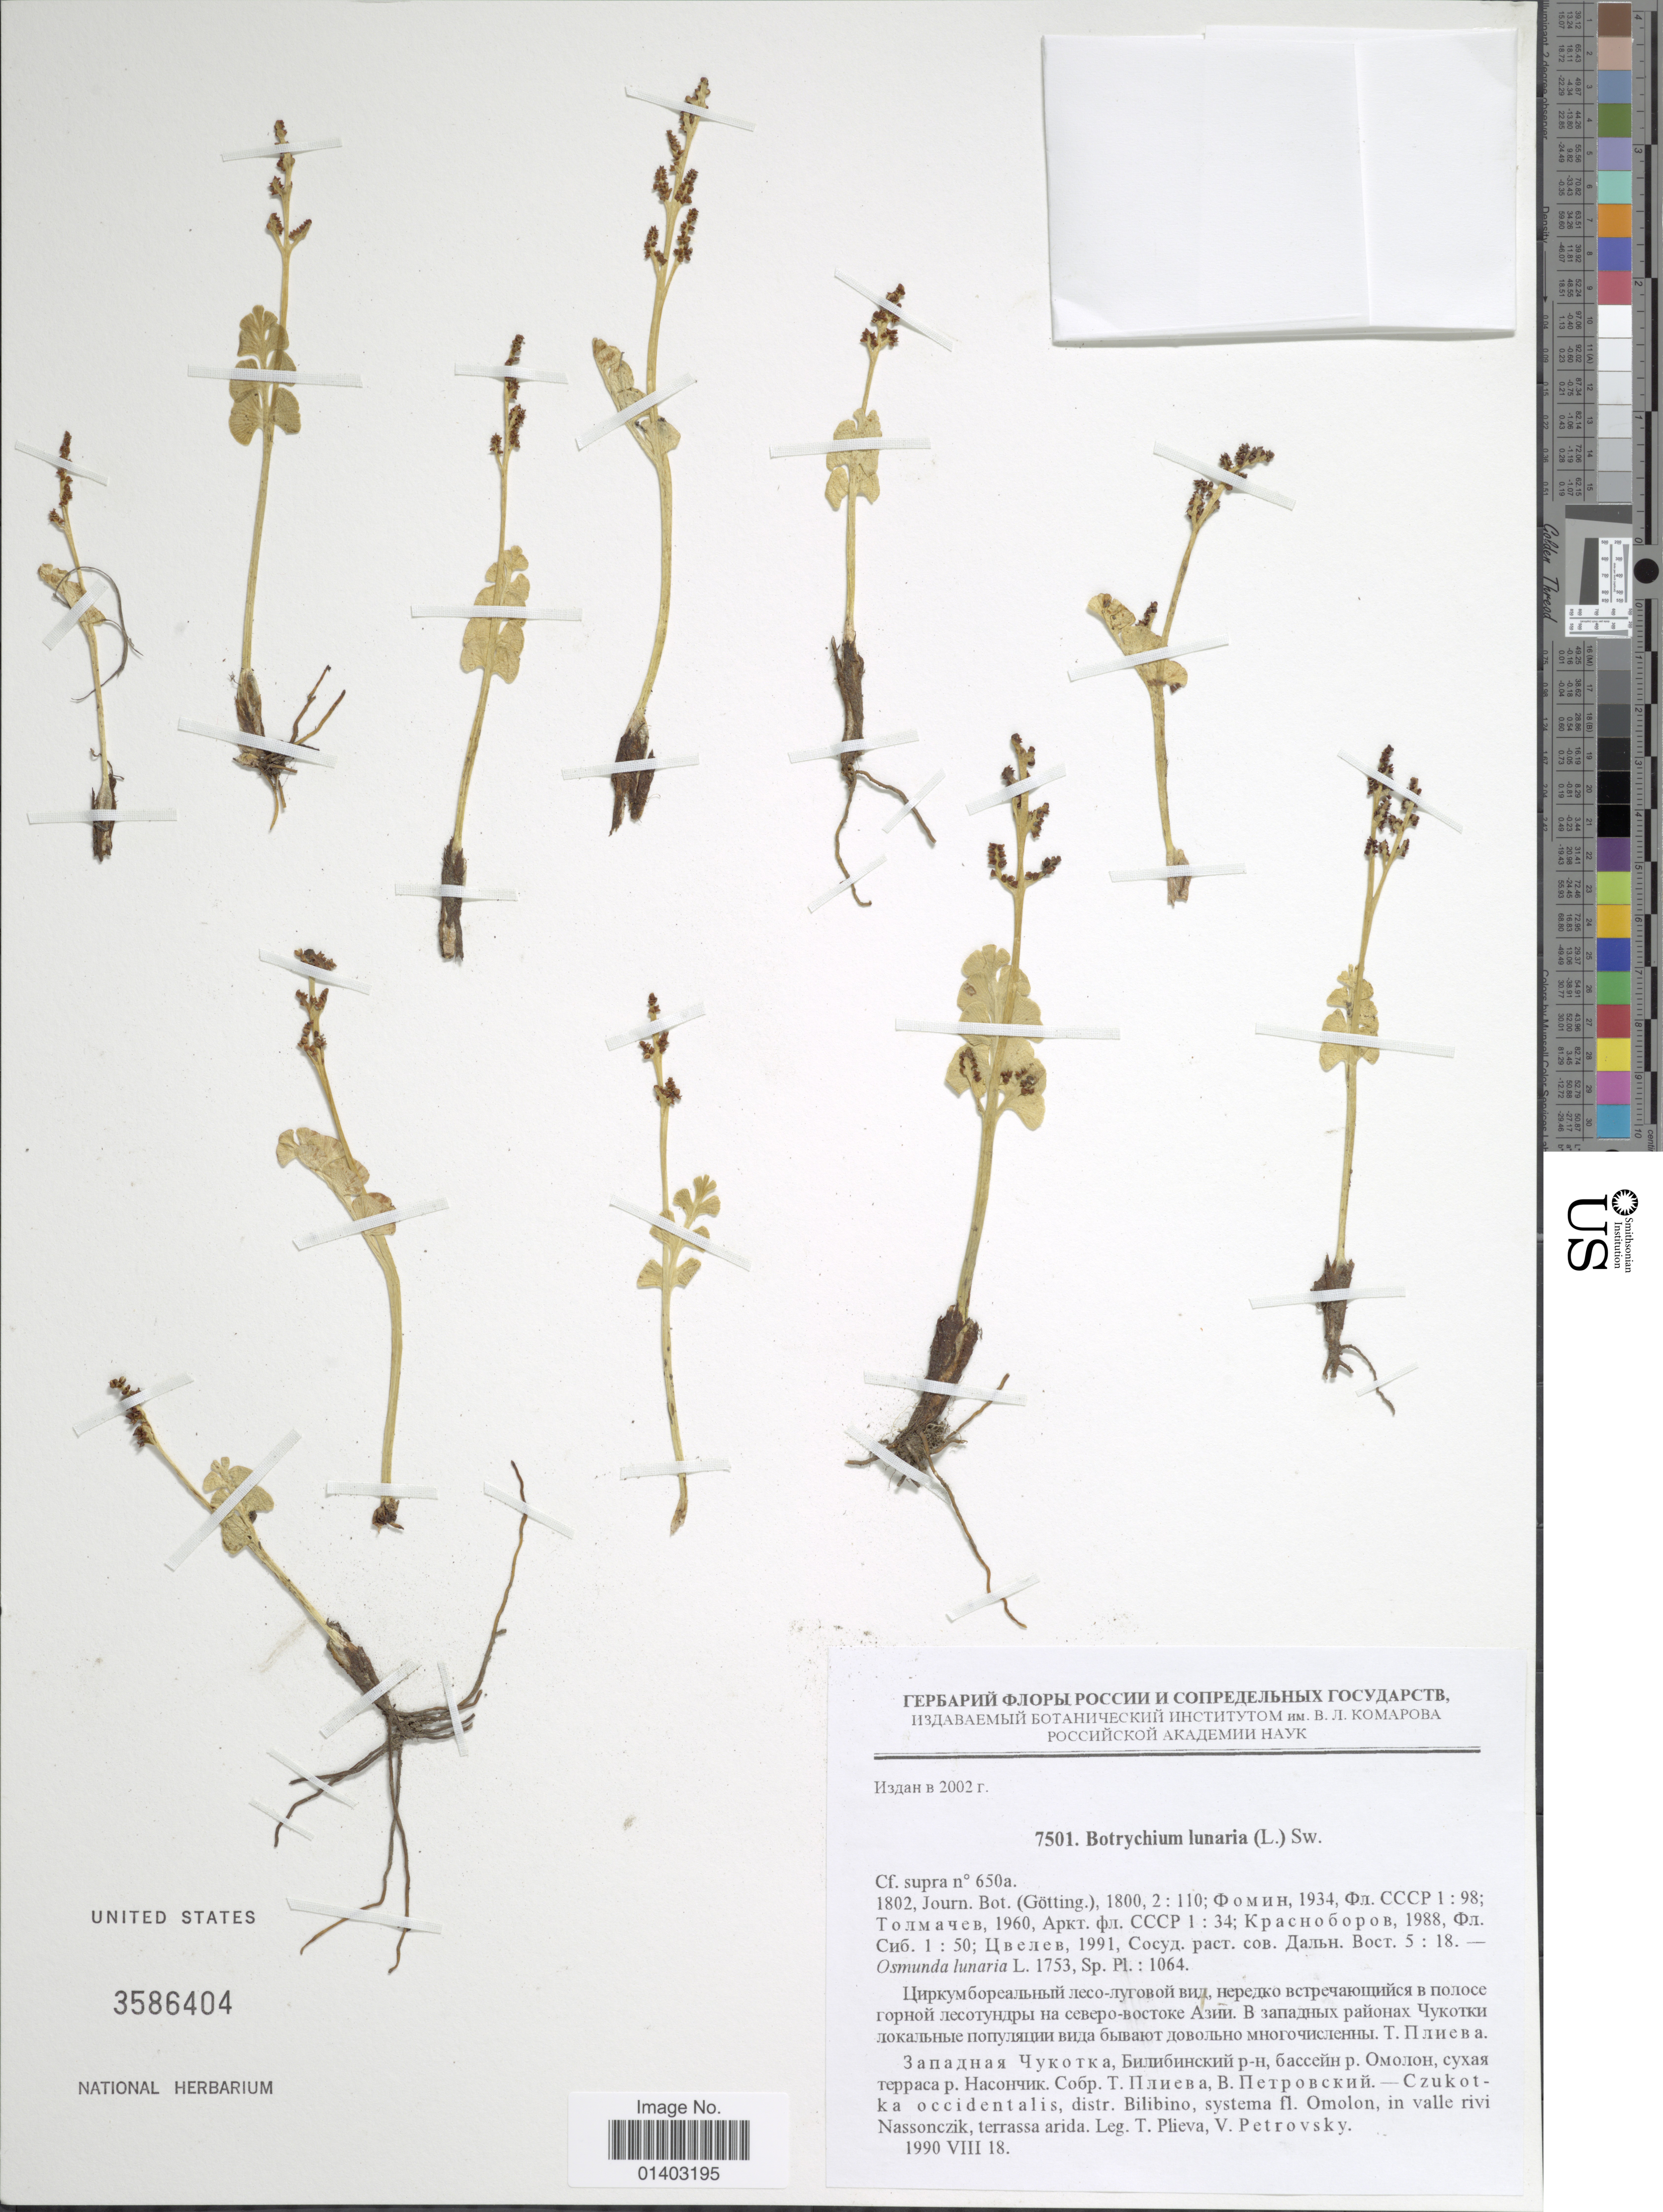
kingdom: Plantae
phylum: Tracheophyta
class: Polypodiopsida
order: Ophioglossales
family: Ophioglossaceae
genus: Botrychium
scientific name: Botrychium lunaria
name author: (L.) Sw.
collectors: T. Plieva & V. Petrovsky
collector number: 7501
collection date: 1990-08-18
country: Russian Federation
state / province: Khabarovsk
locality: Czukotka occidentalis, distr Bilibino, systema f; Omolon, in valle rivi Nassonczik, terrasa arida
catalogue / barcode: US 3586404